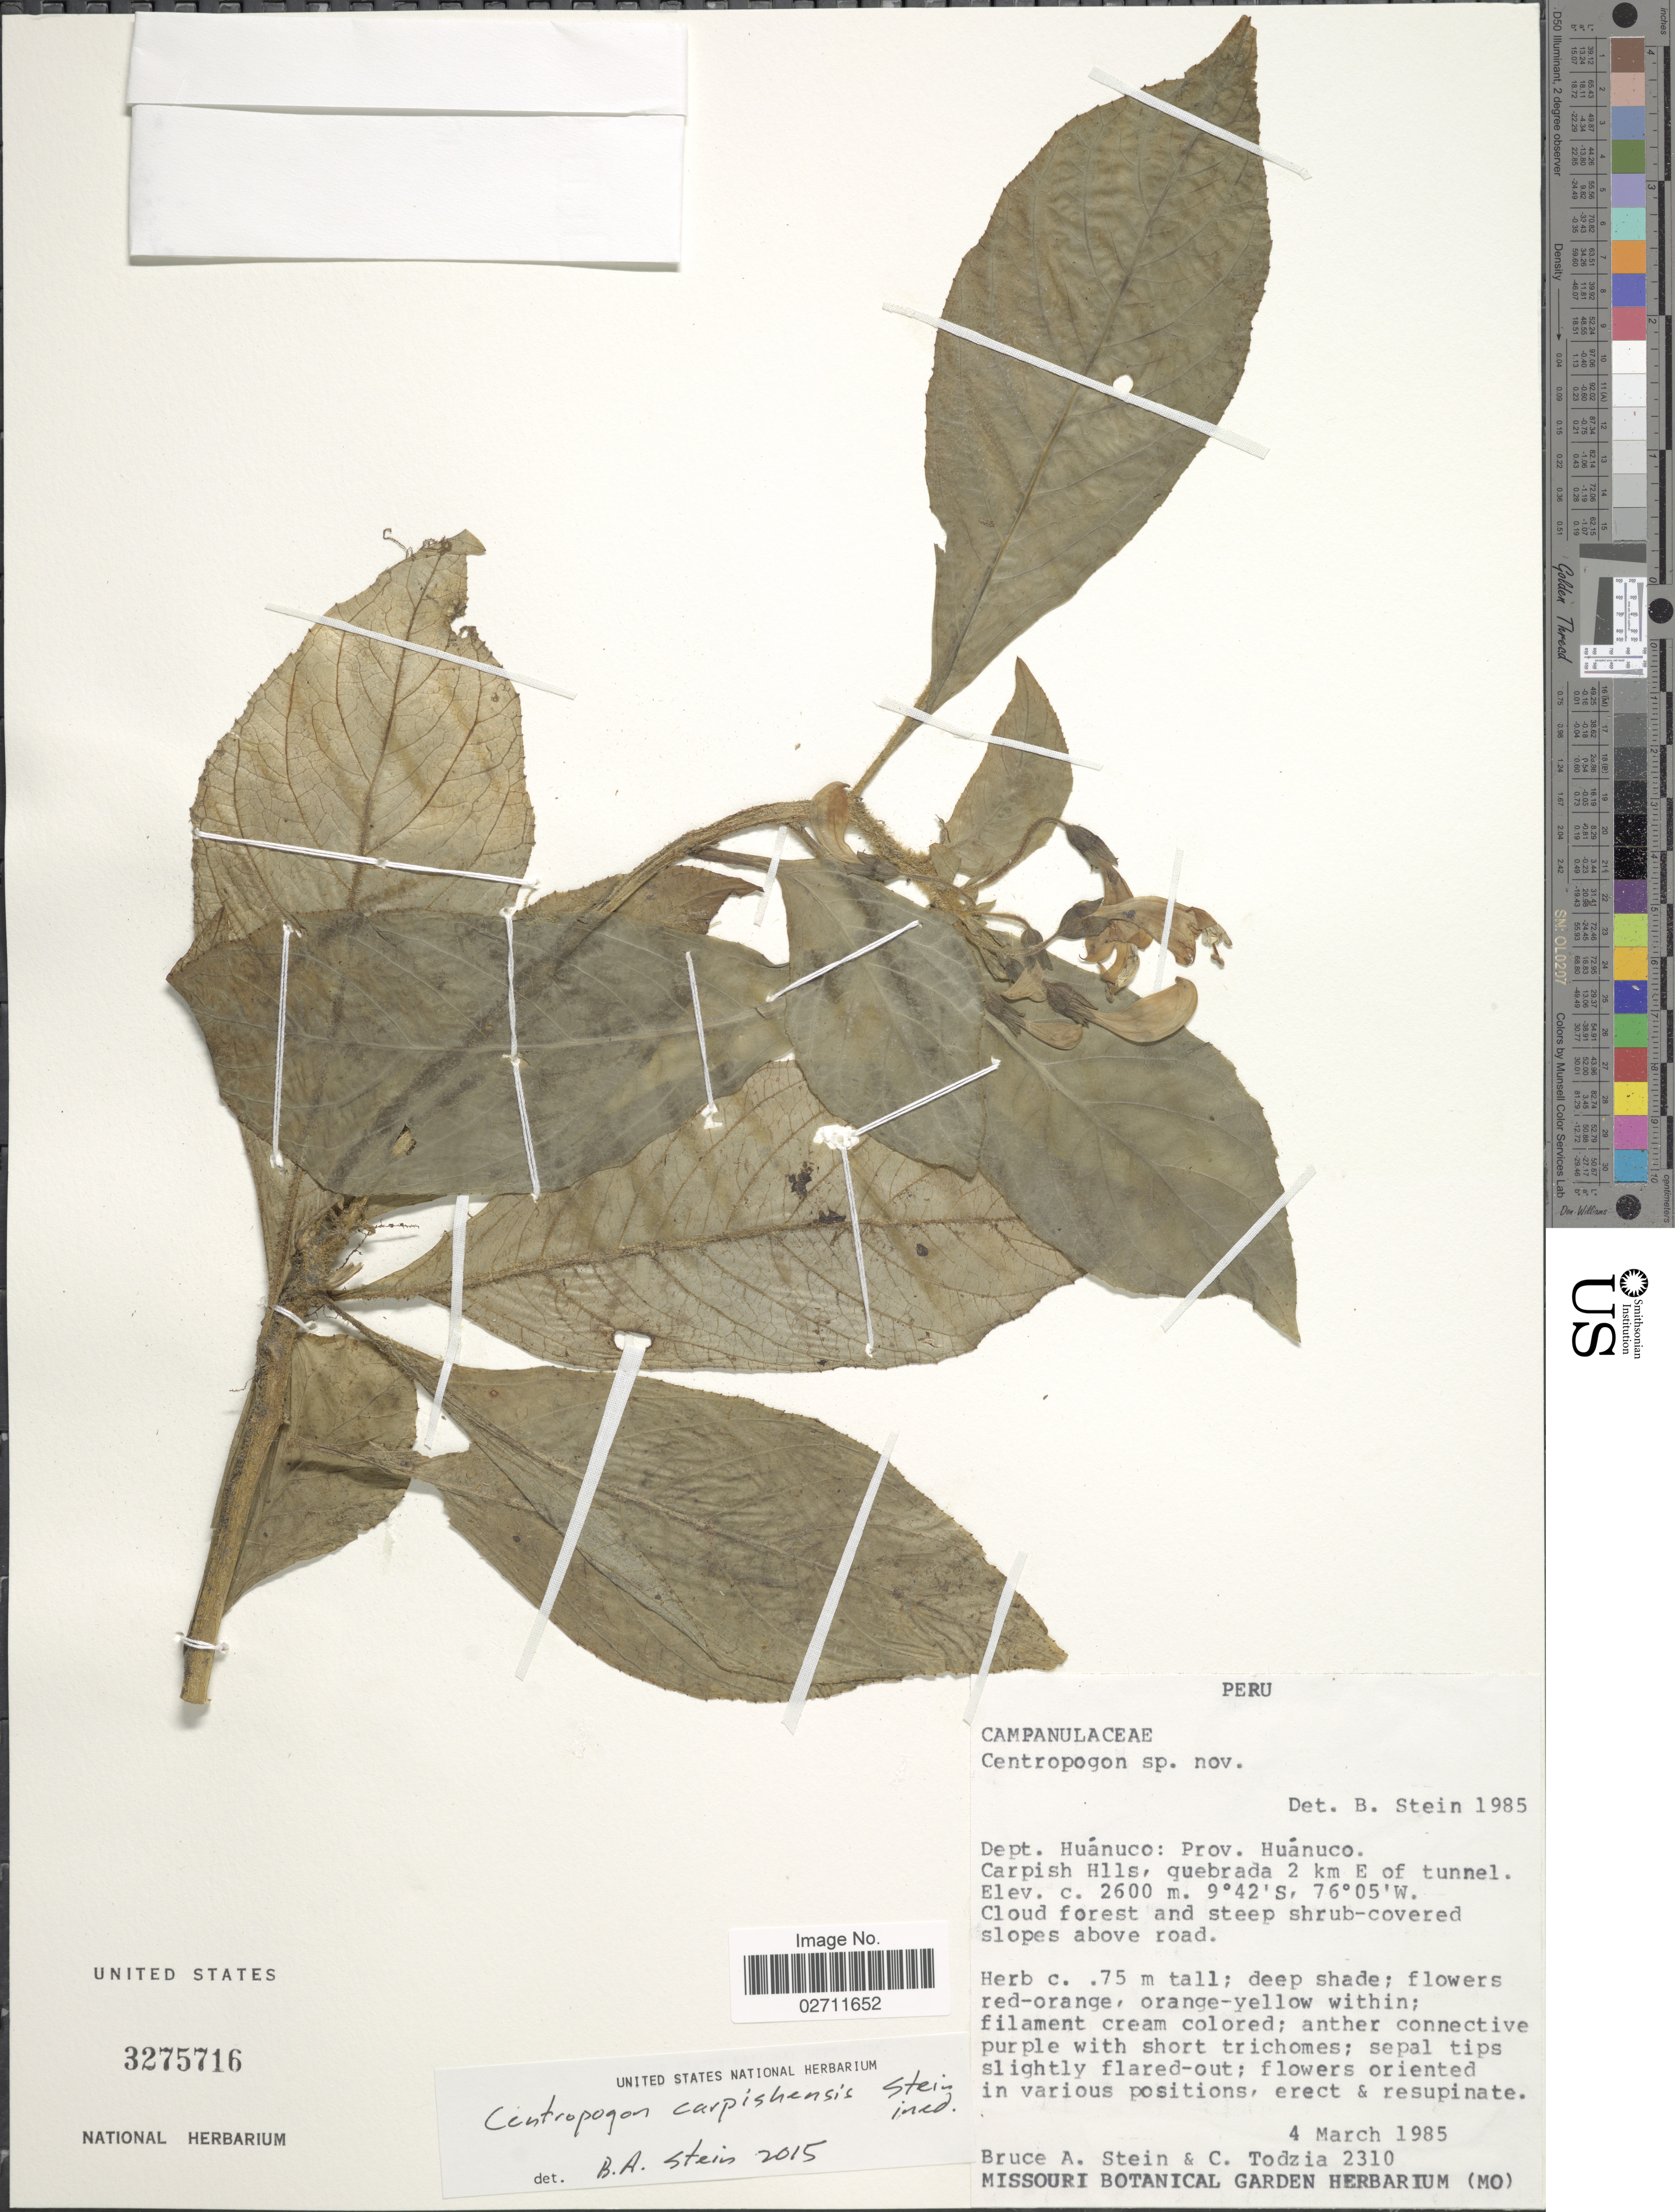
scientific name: unpublished name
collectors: B. A. Stein & C. A. Todzia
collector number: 2310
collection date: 1985-03-04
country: Peru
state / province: Huánuco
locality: Prov. Huanuco. Carpish Hlls, quebrada 2 km E of tunnel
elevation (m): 2600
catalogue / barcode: US 3275716